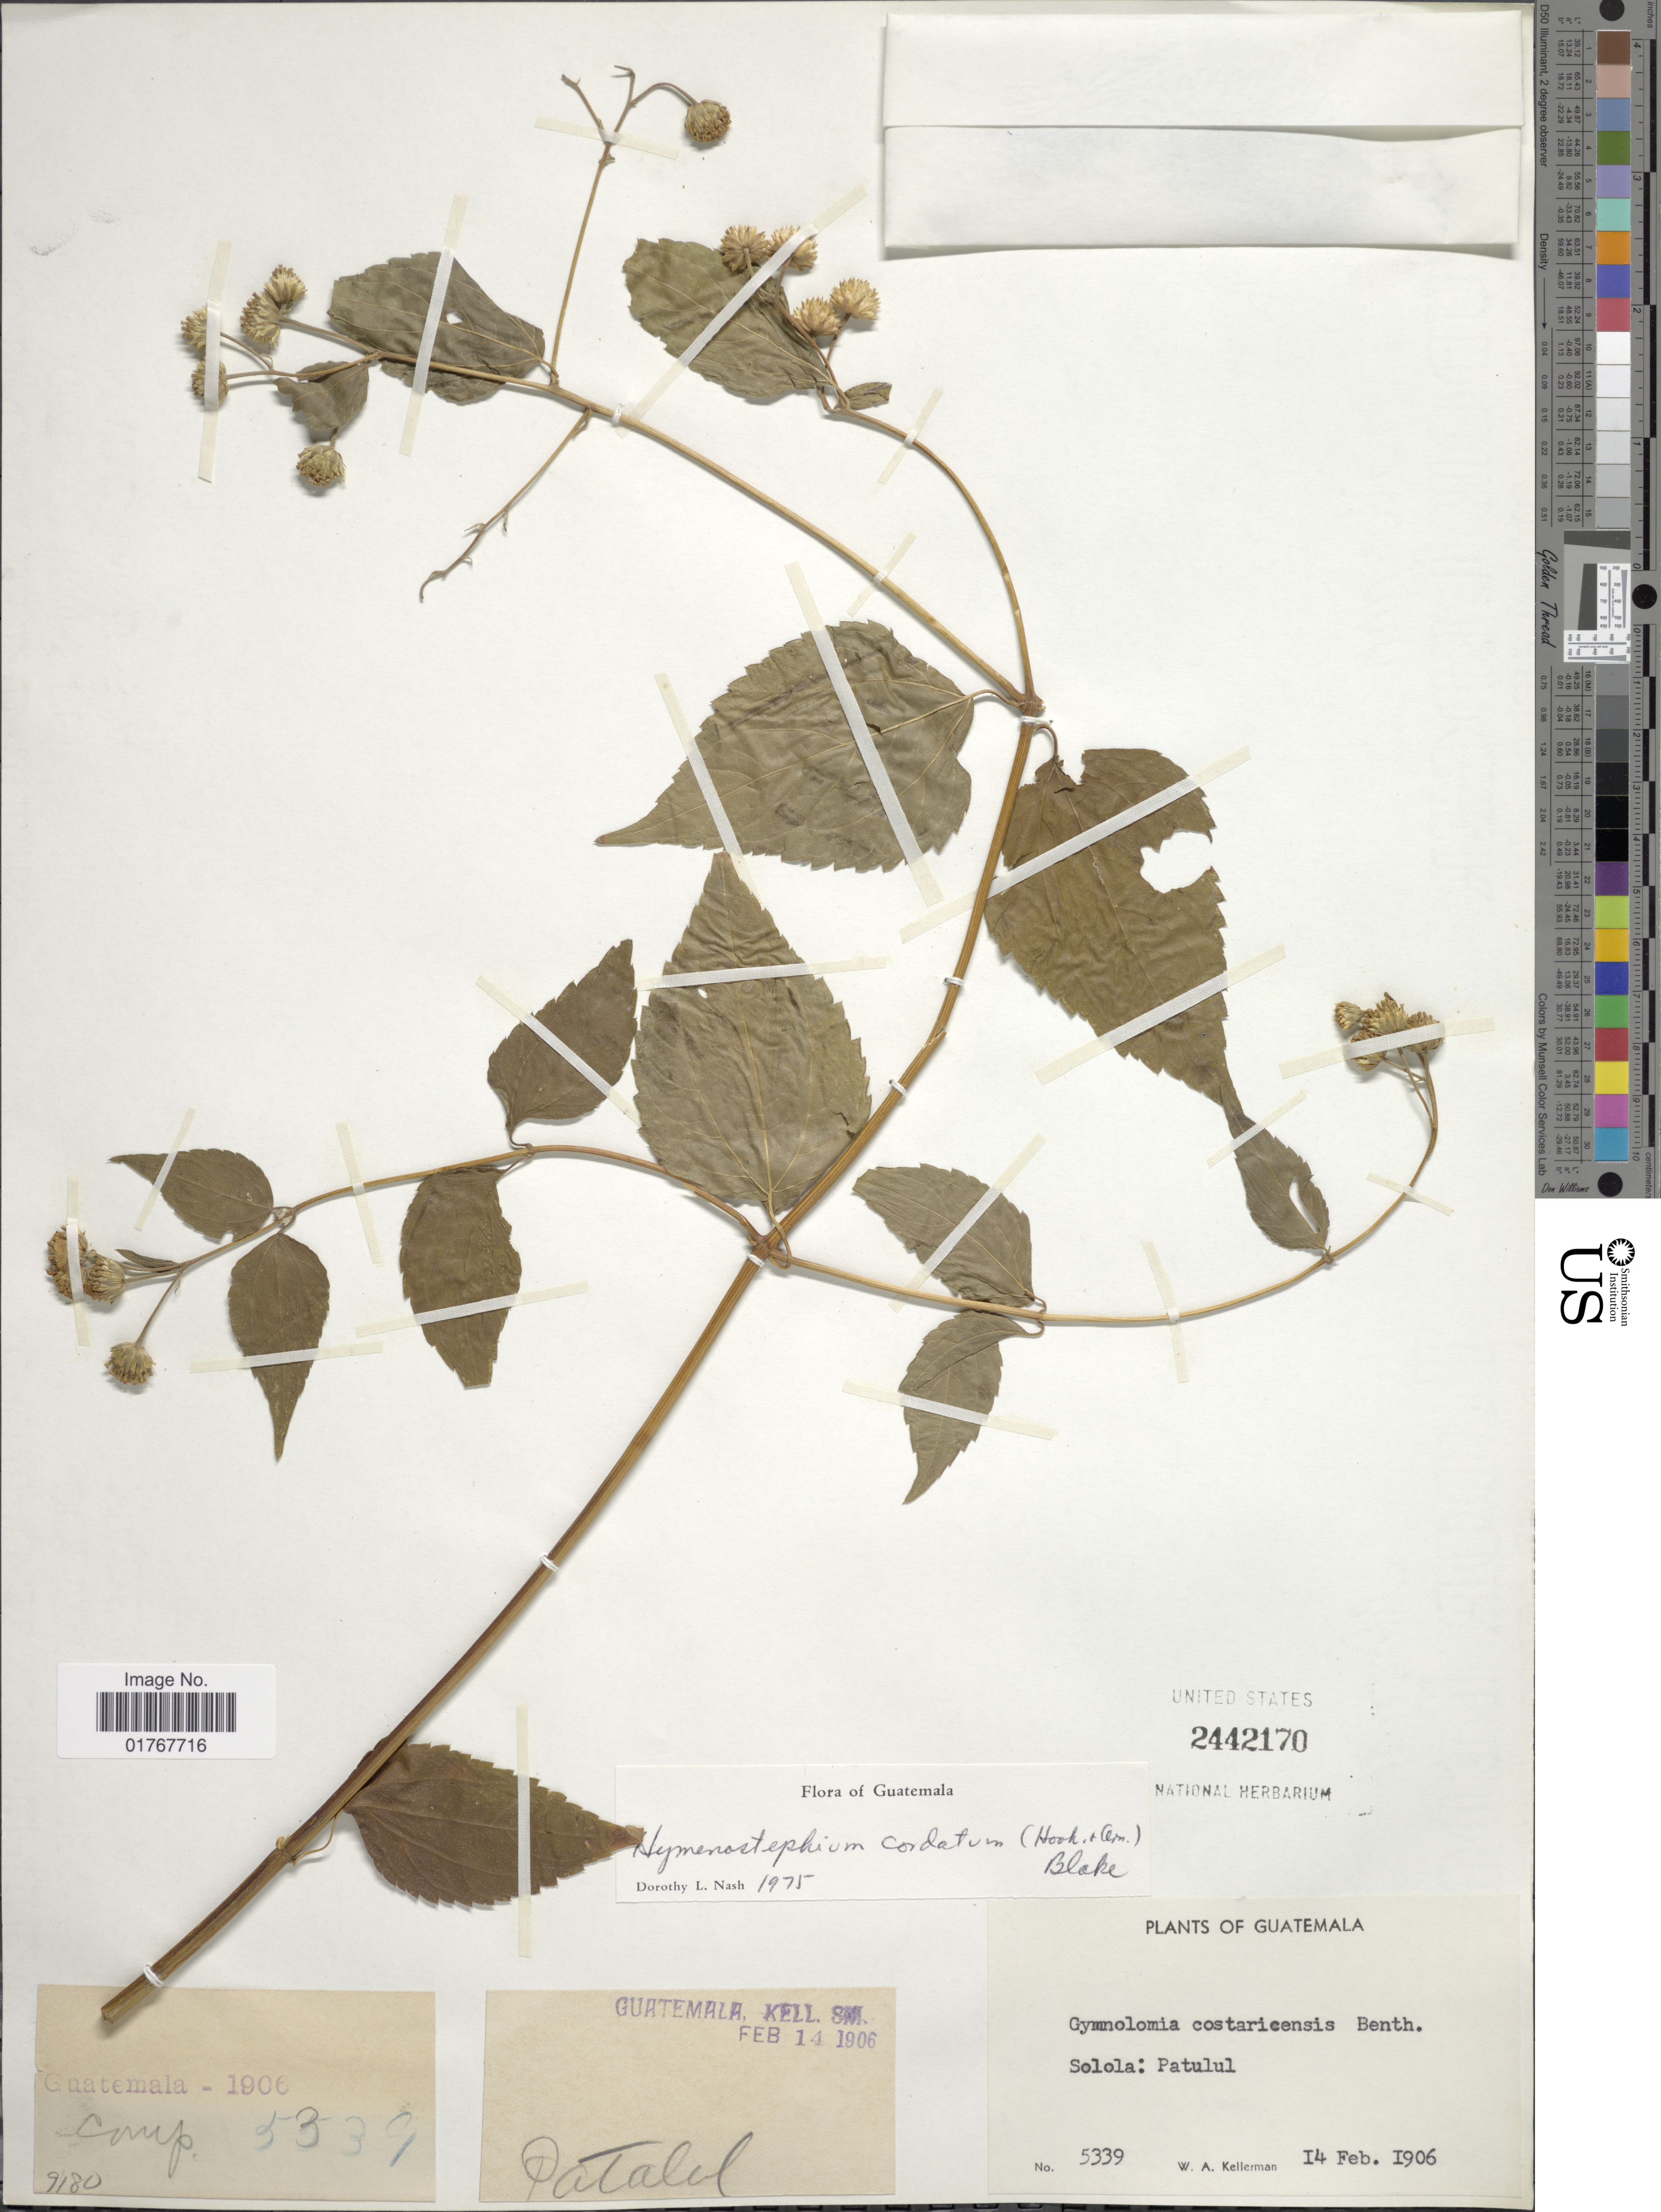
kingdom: Plantae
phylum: Tracheophyta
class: Magnoliopsida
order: Asterales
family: Asteraceae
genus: Viguiera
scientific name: Viguiera cordata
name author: (Hook. & Arn.) D'Arcy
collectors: W. Kellerman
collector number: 5339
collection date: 1906-02-14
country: Guatemala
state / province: Sololá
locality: Patulul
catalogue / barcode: US 2442170